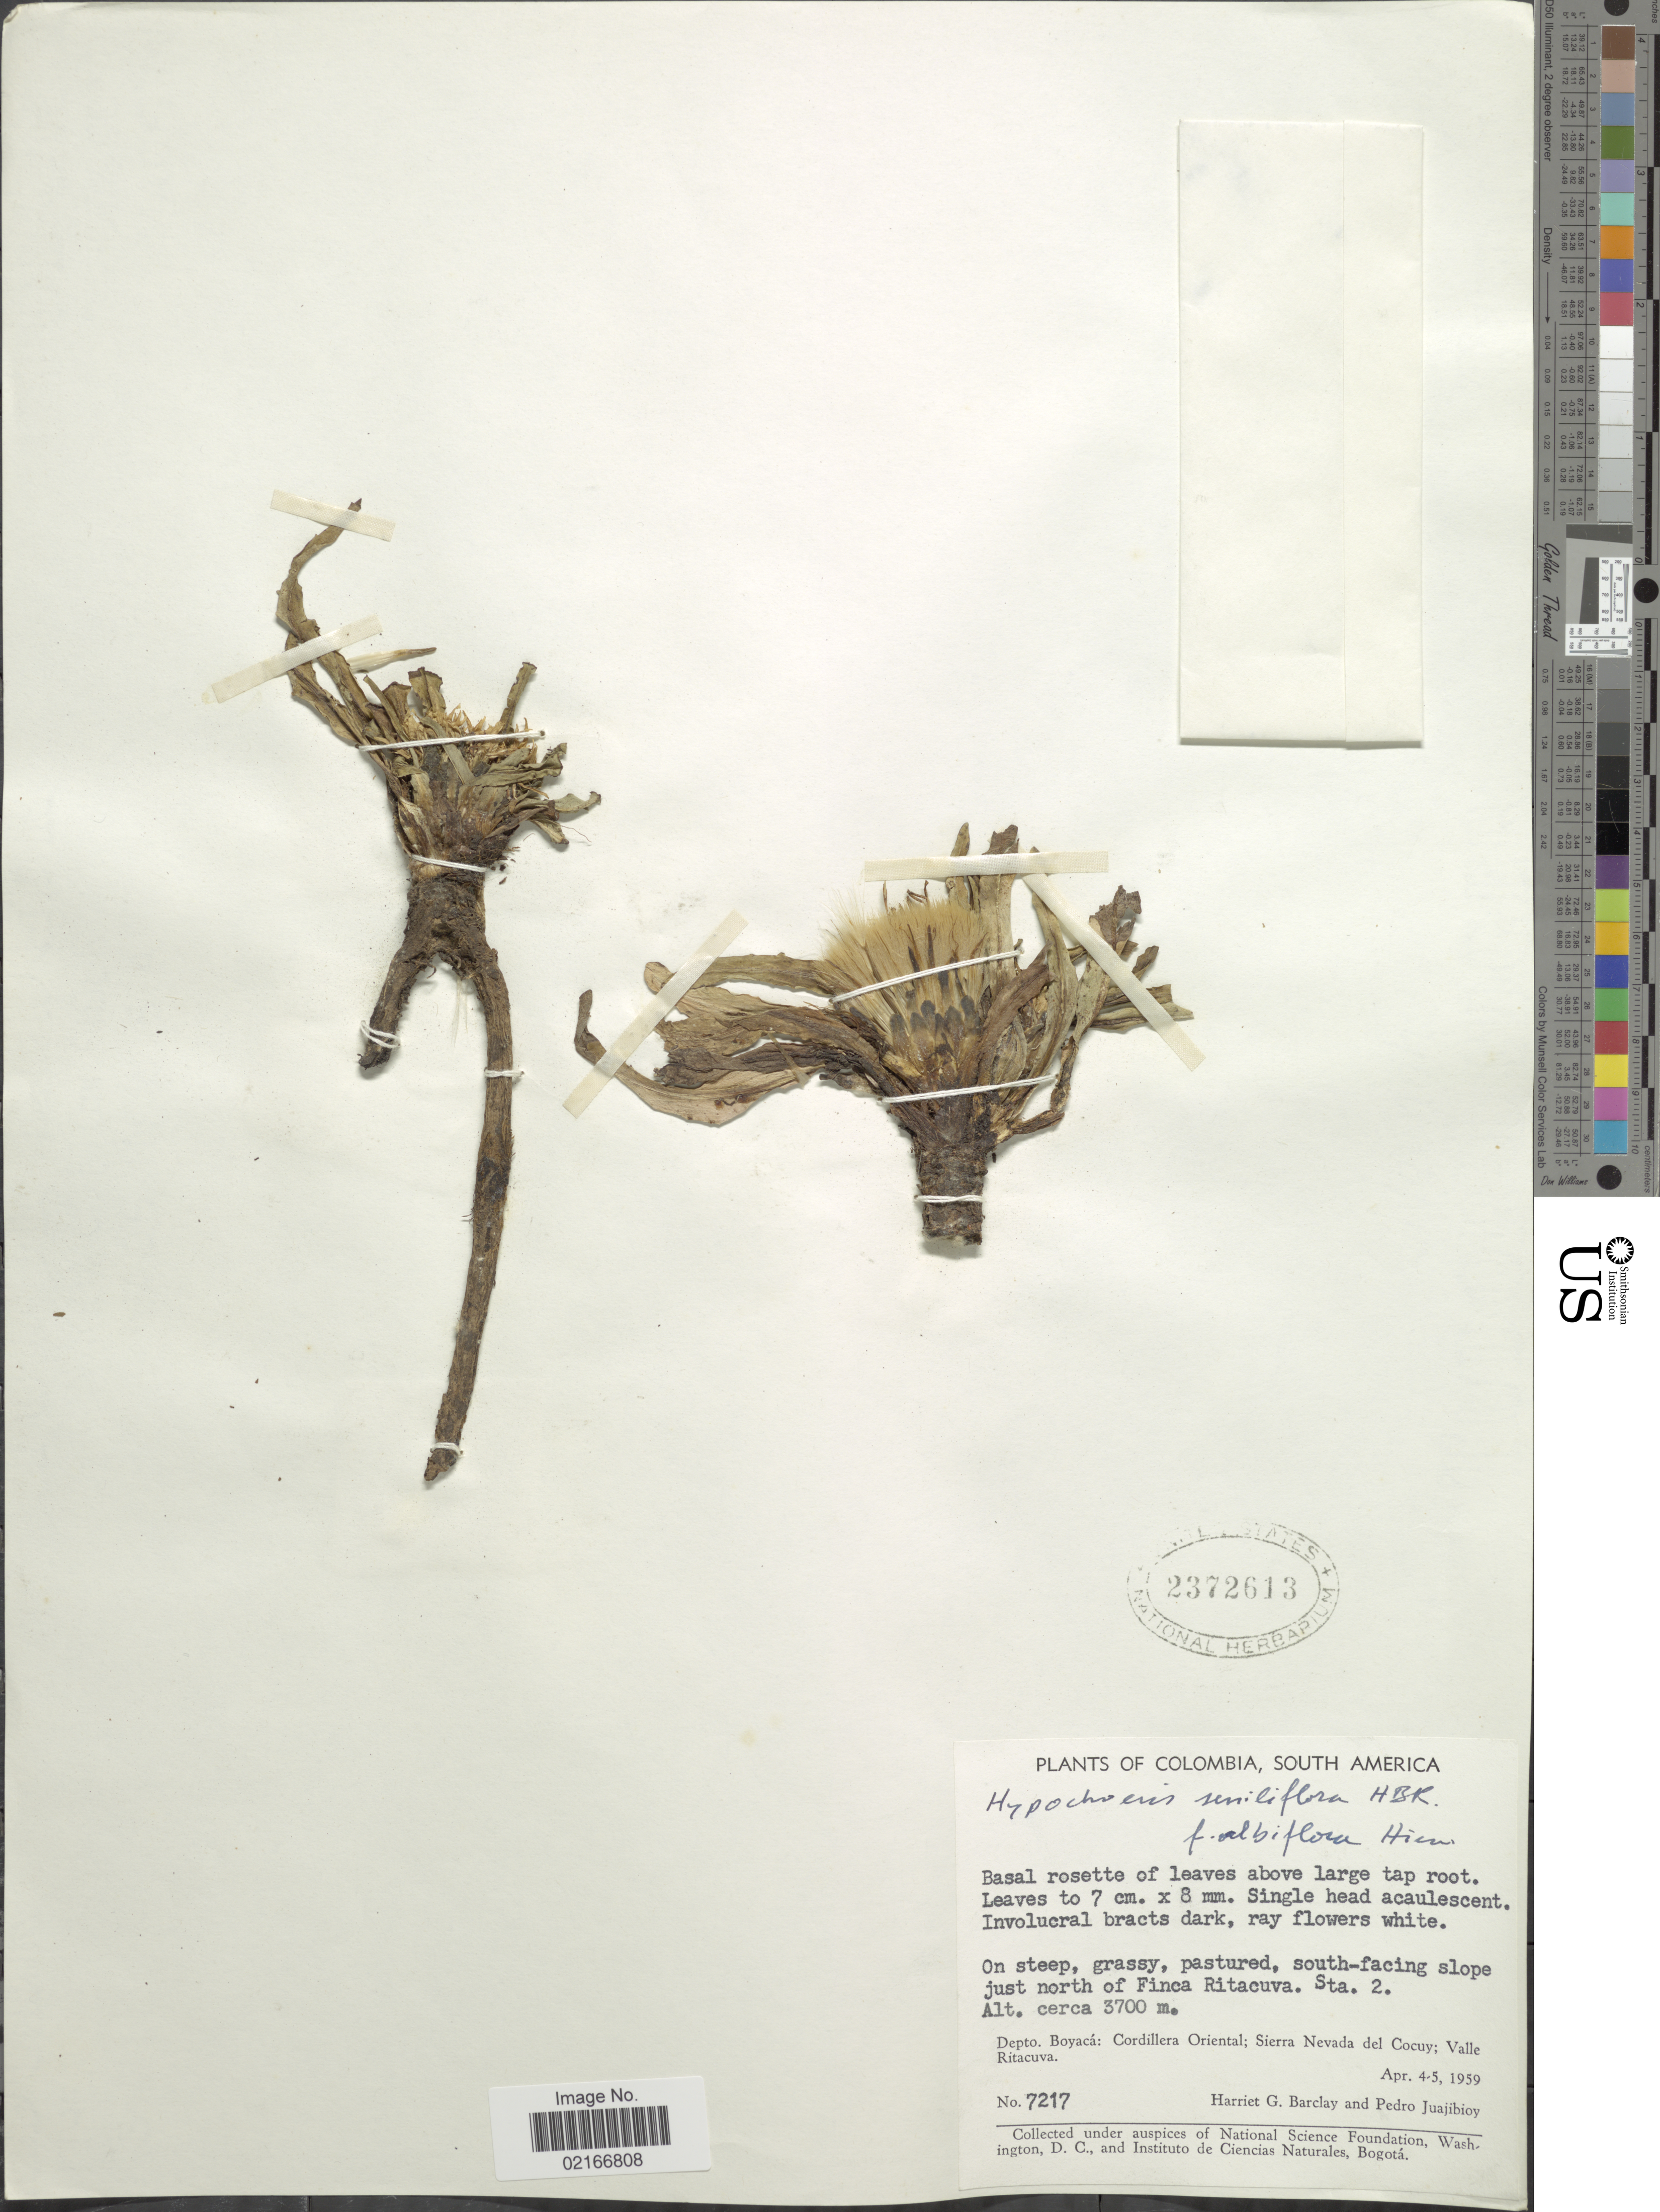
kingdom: Plantae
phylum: Tracheophyta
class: Magnoliopsida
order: Asterales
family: Asteraceae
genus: Hypochaeris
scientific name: Hypochaeris sessiliflora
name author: Kunth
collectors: H. G. Barclay & P. Juajibioy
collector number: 7217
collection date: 1959-04-04/1959-04-05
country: Colombia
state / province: Boyacá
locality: Cordillera Oriental; Sierra Nevada del Cocuy; Valle Ritacuva. South-facing slope just north of Finca Ritacuva. Sta. 2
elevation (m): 3700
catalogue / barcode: US 2372613